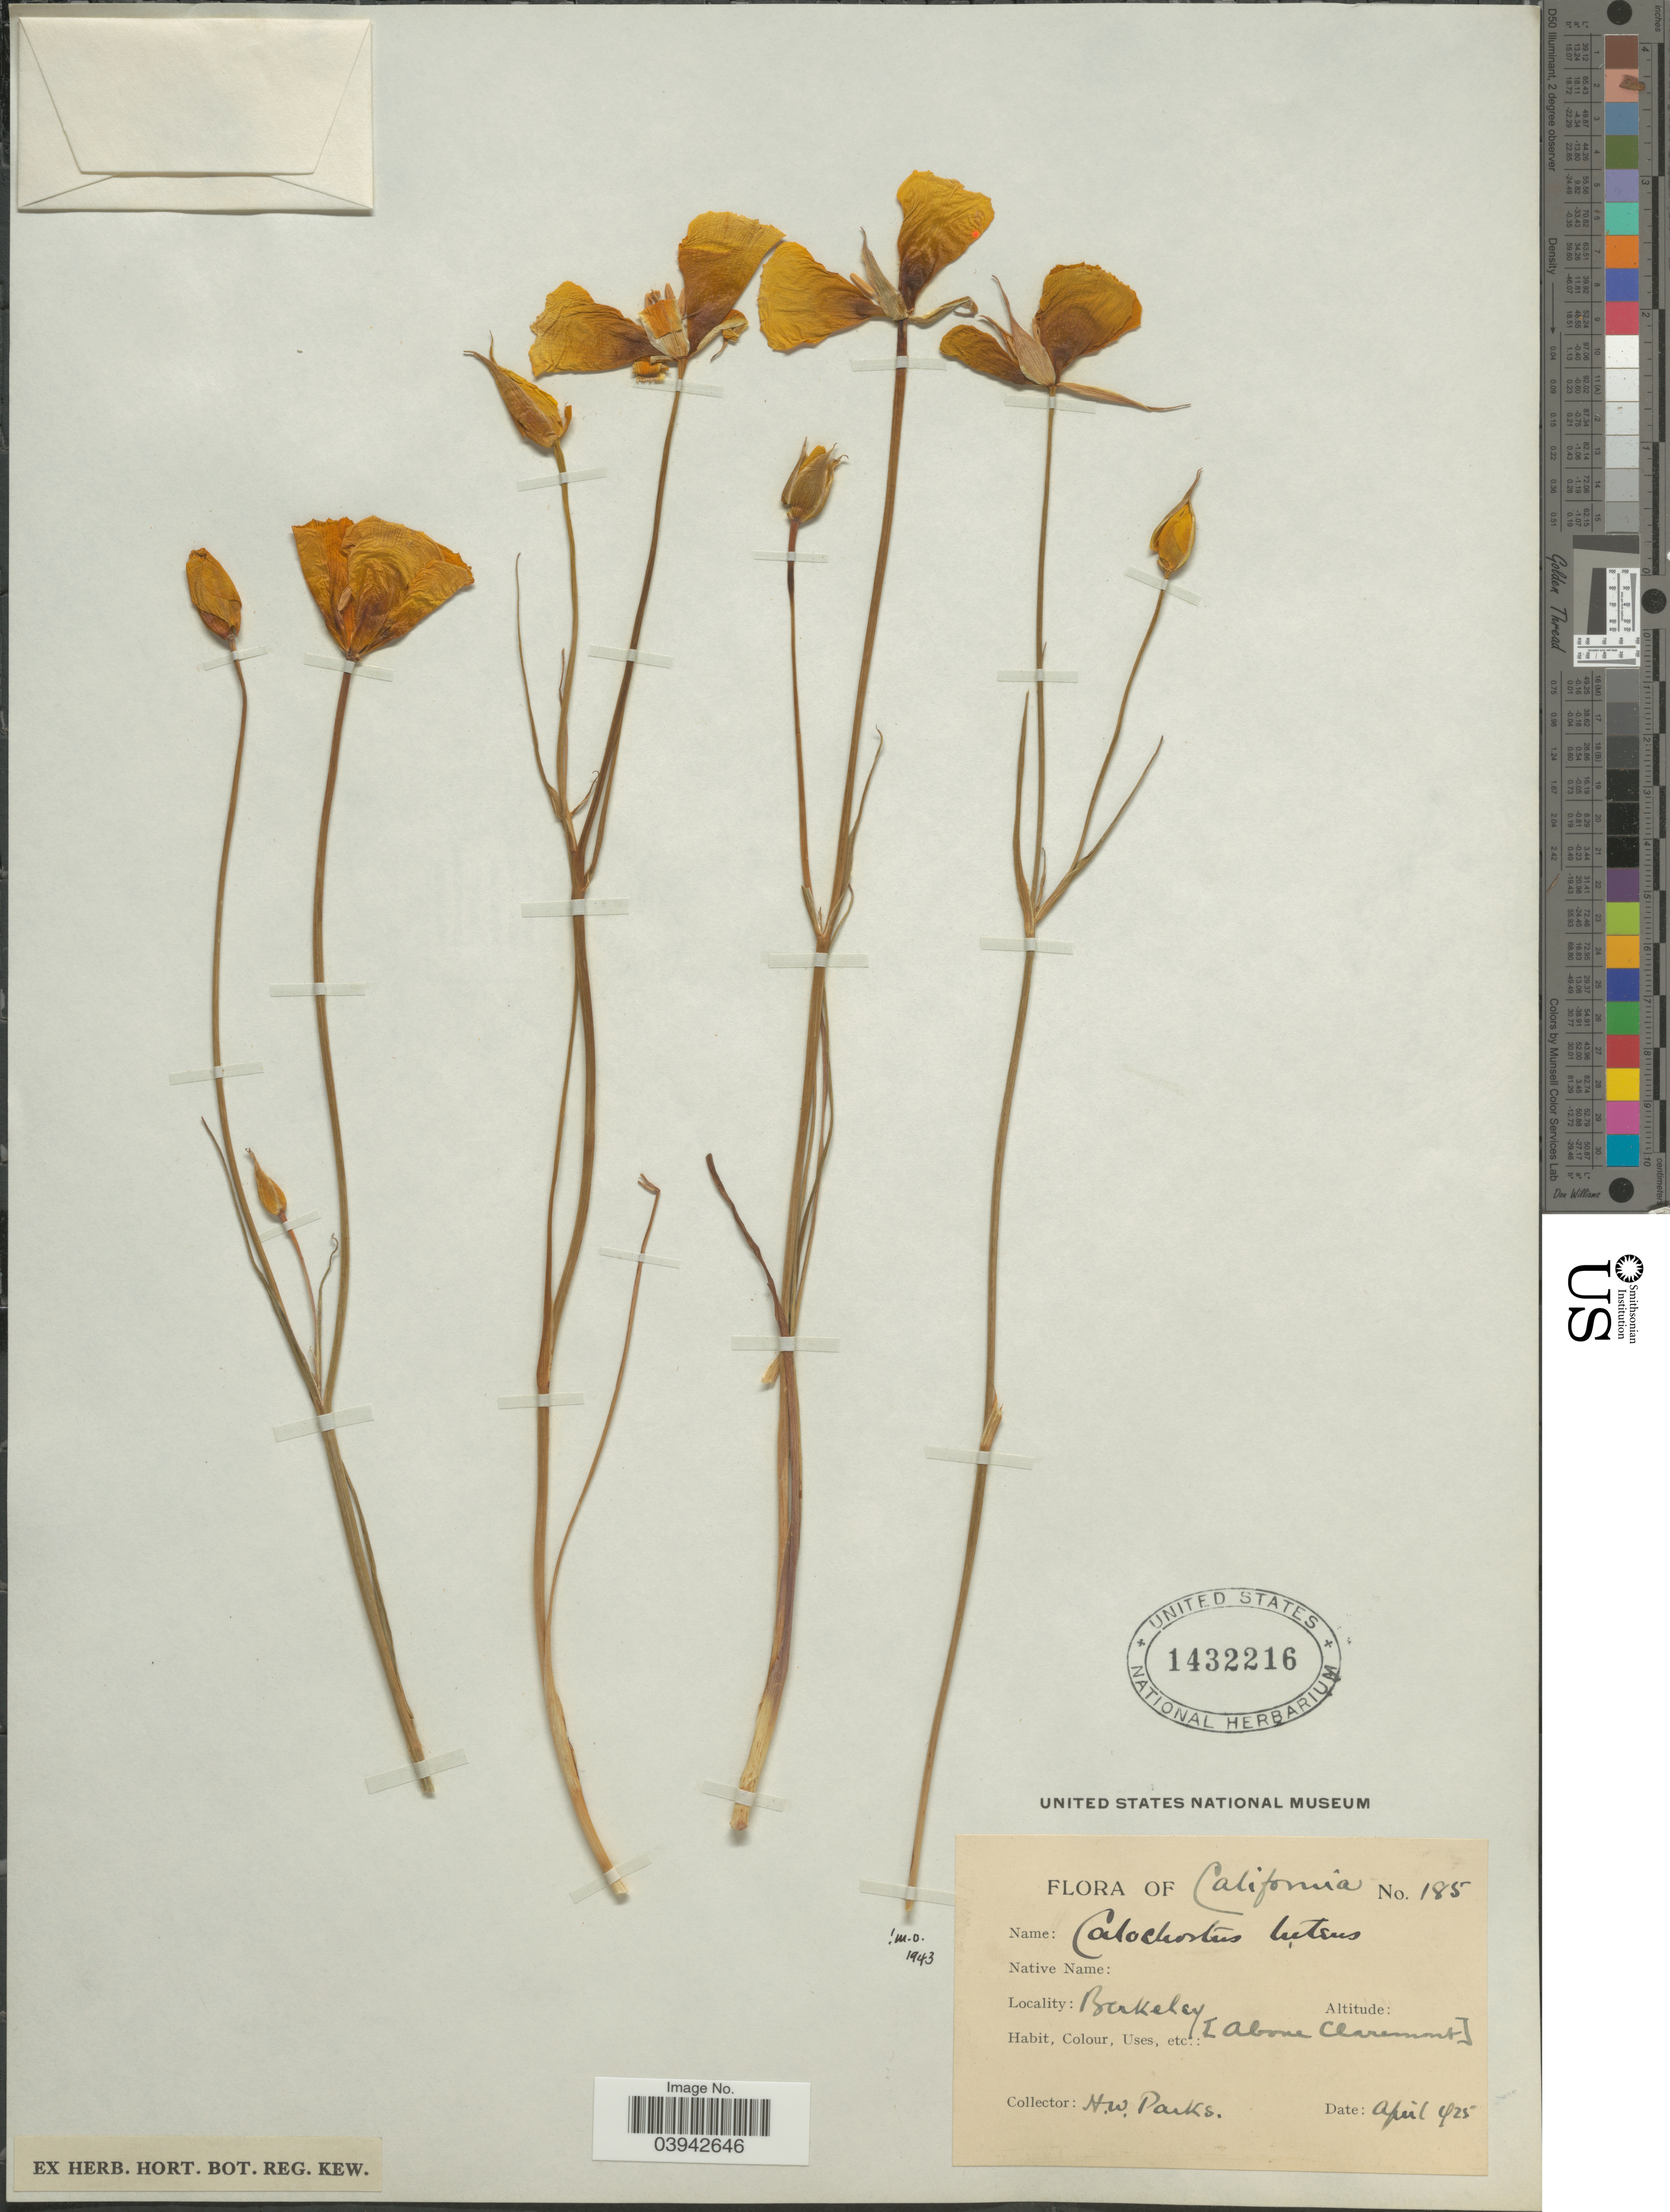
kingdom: Plantae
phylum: Tracheophyta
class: Liliopsida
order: Liliales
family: Liliaceae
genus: Calochortus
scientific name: Calochortus luteus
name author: Douglas ex Lindl.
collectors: H. Parks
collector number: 185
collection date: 1925-04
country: United States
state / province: California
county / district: Alameda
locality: Berkeley. [Above Claremont].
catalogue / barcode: US 1432216